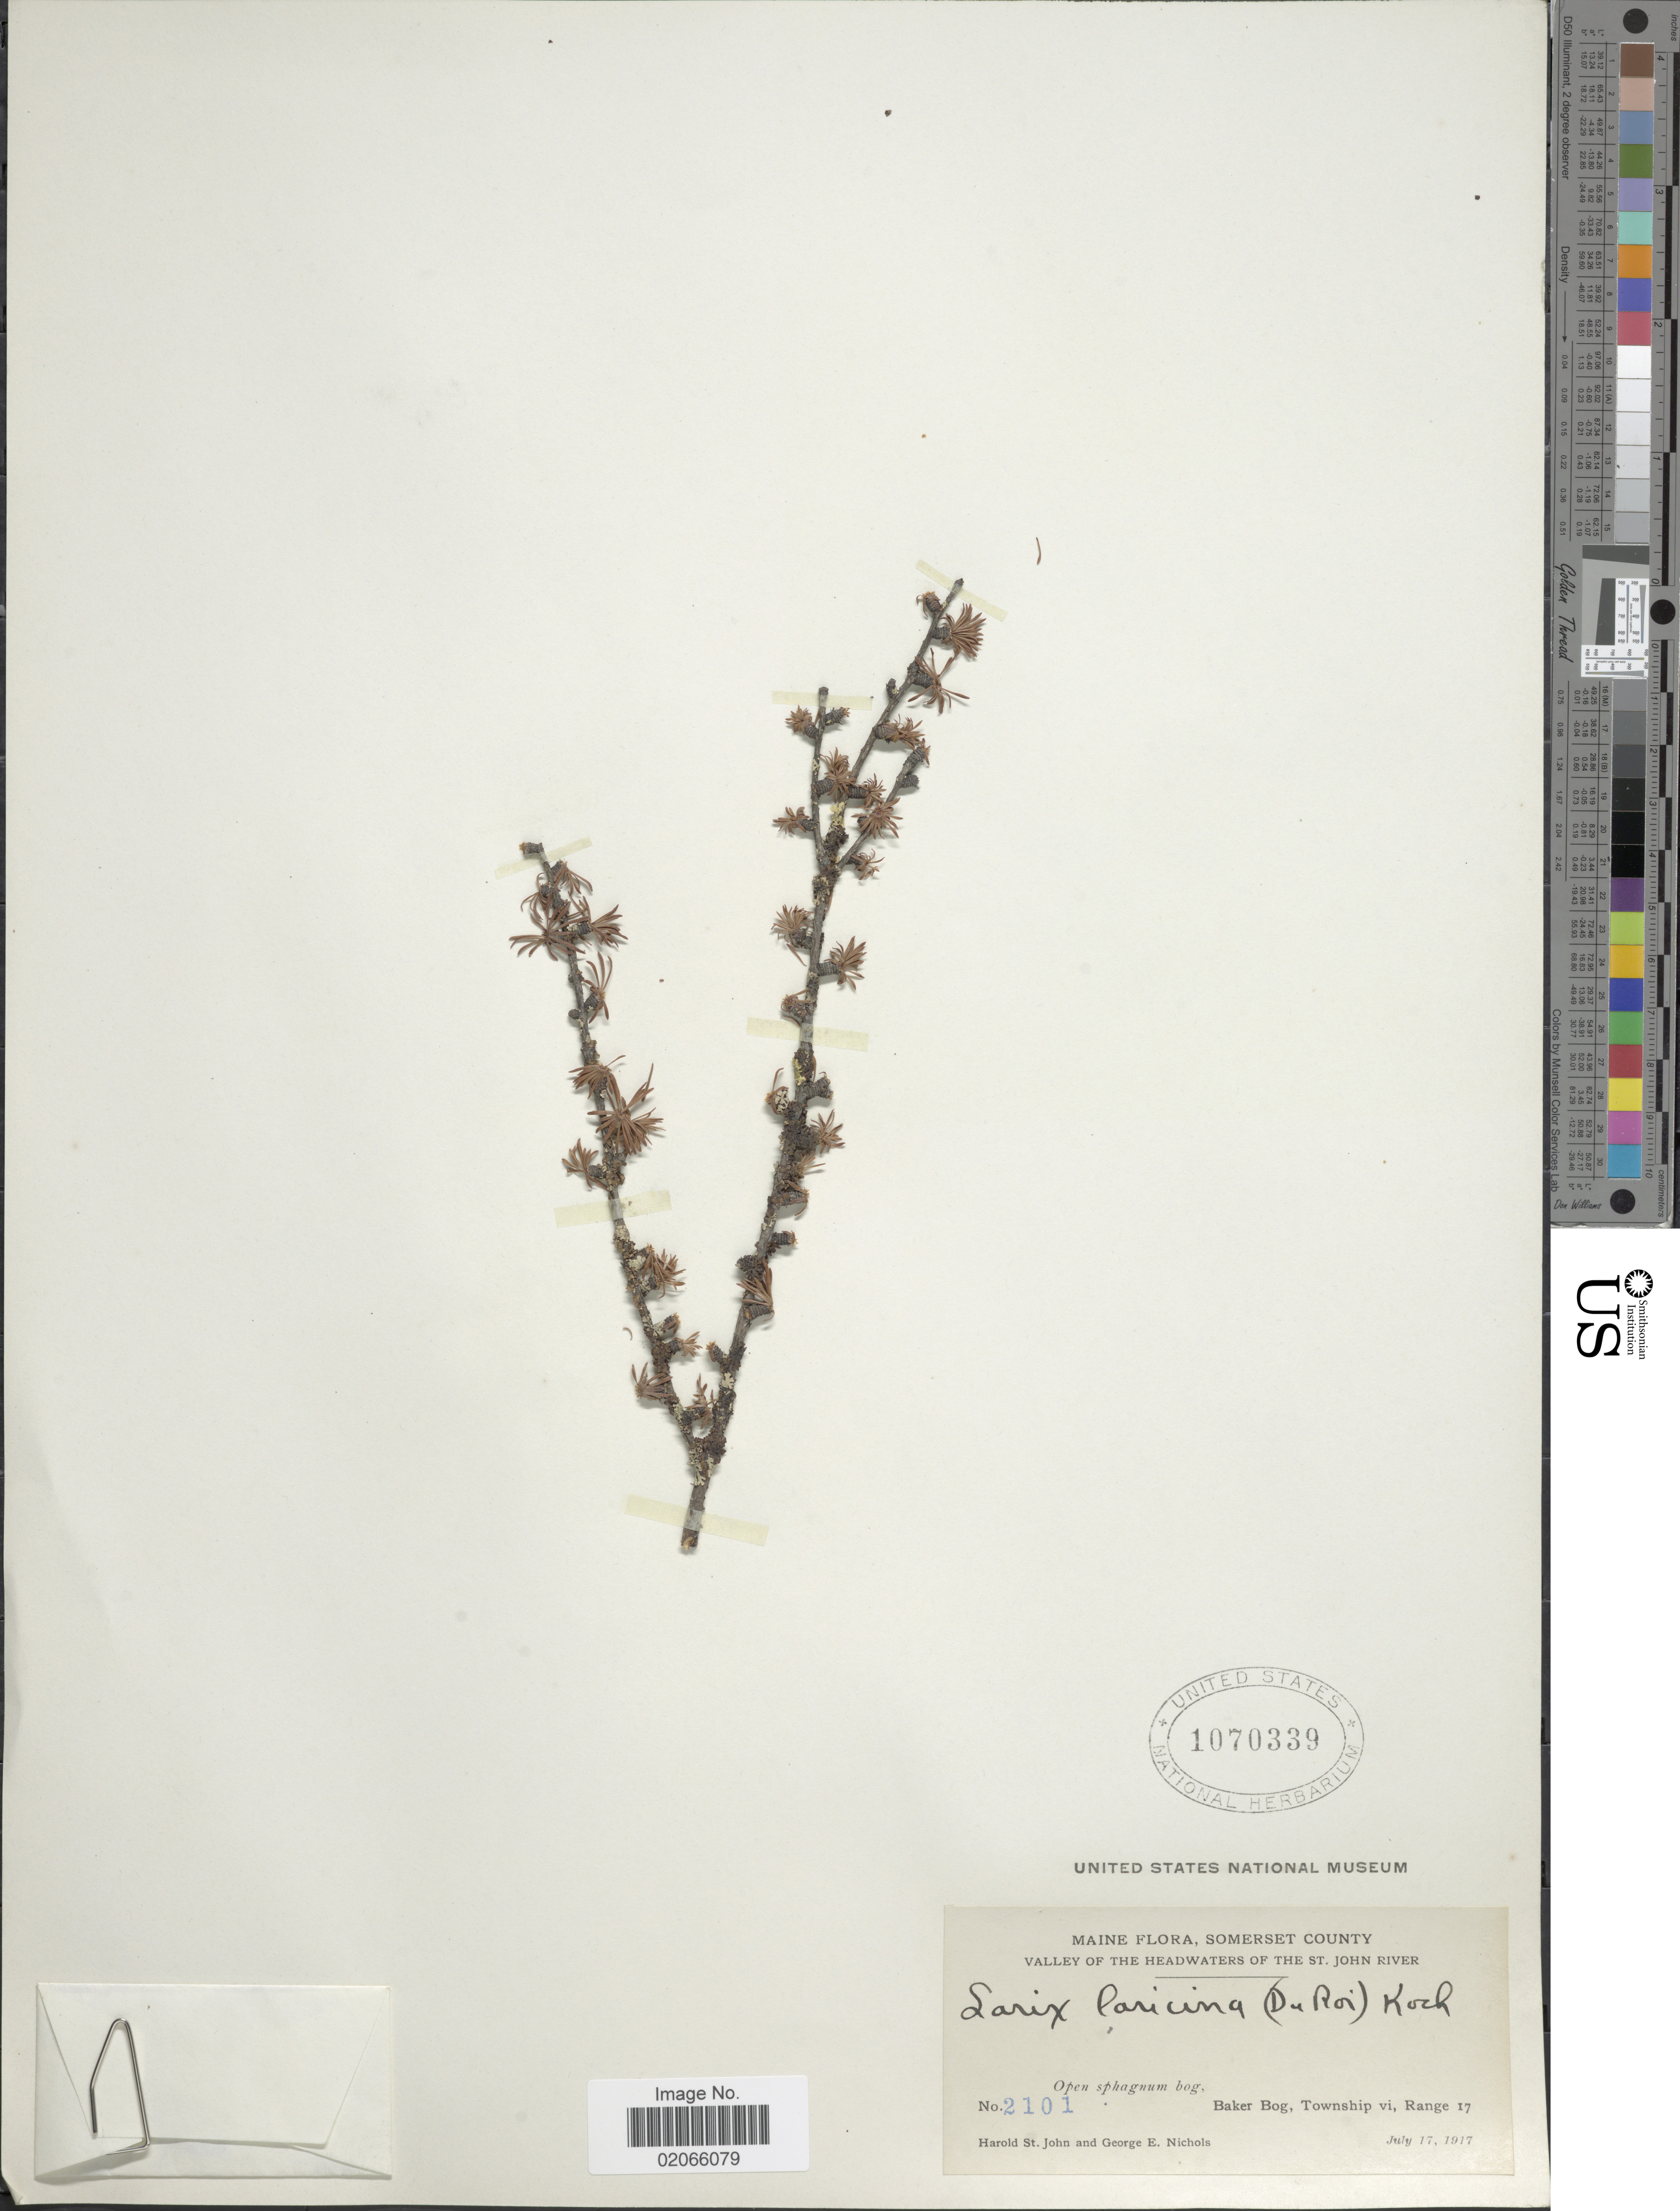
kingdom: Plantae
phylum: Tracheophyta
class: Pinopsida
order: Pinales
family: Pinaceae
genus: Larix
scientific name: Larix laricina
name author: (Du Roi) K. Koch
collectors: H. St. John & G. E. Nichols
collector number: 2101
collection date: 1917-07-17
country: United States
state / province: Maine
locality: Maine Flora, Somerset County. Valley of the Headwaters of the St. John River. Baker Bog, Township vi, Range 17.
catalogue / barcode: US 1070339